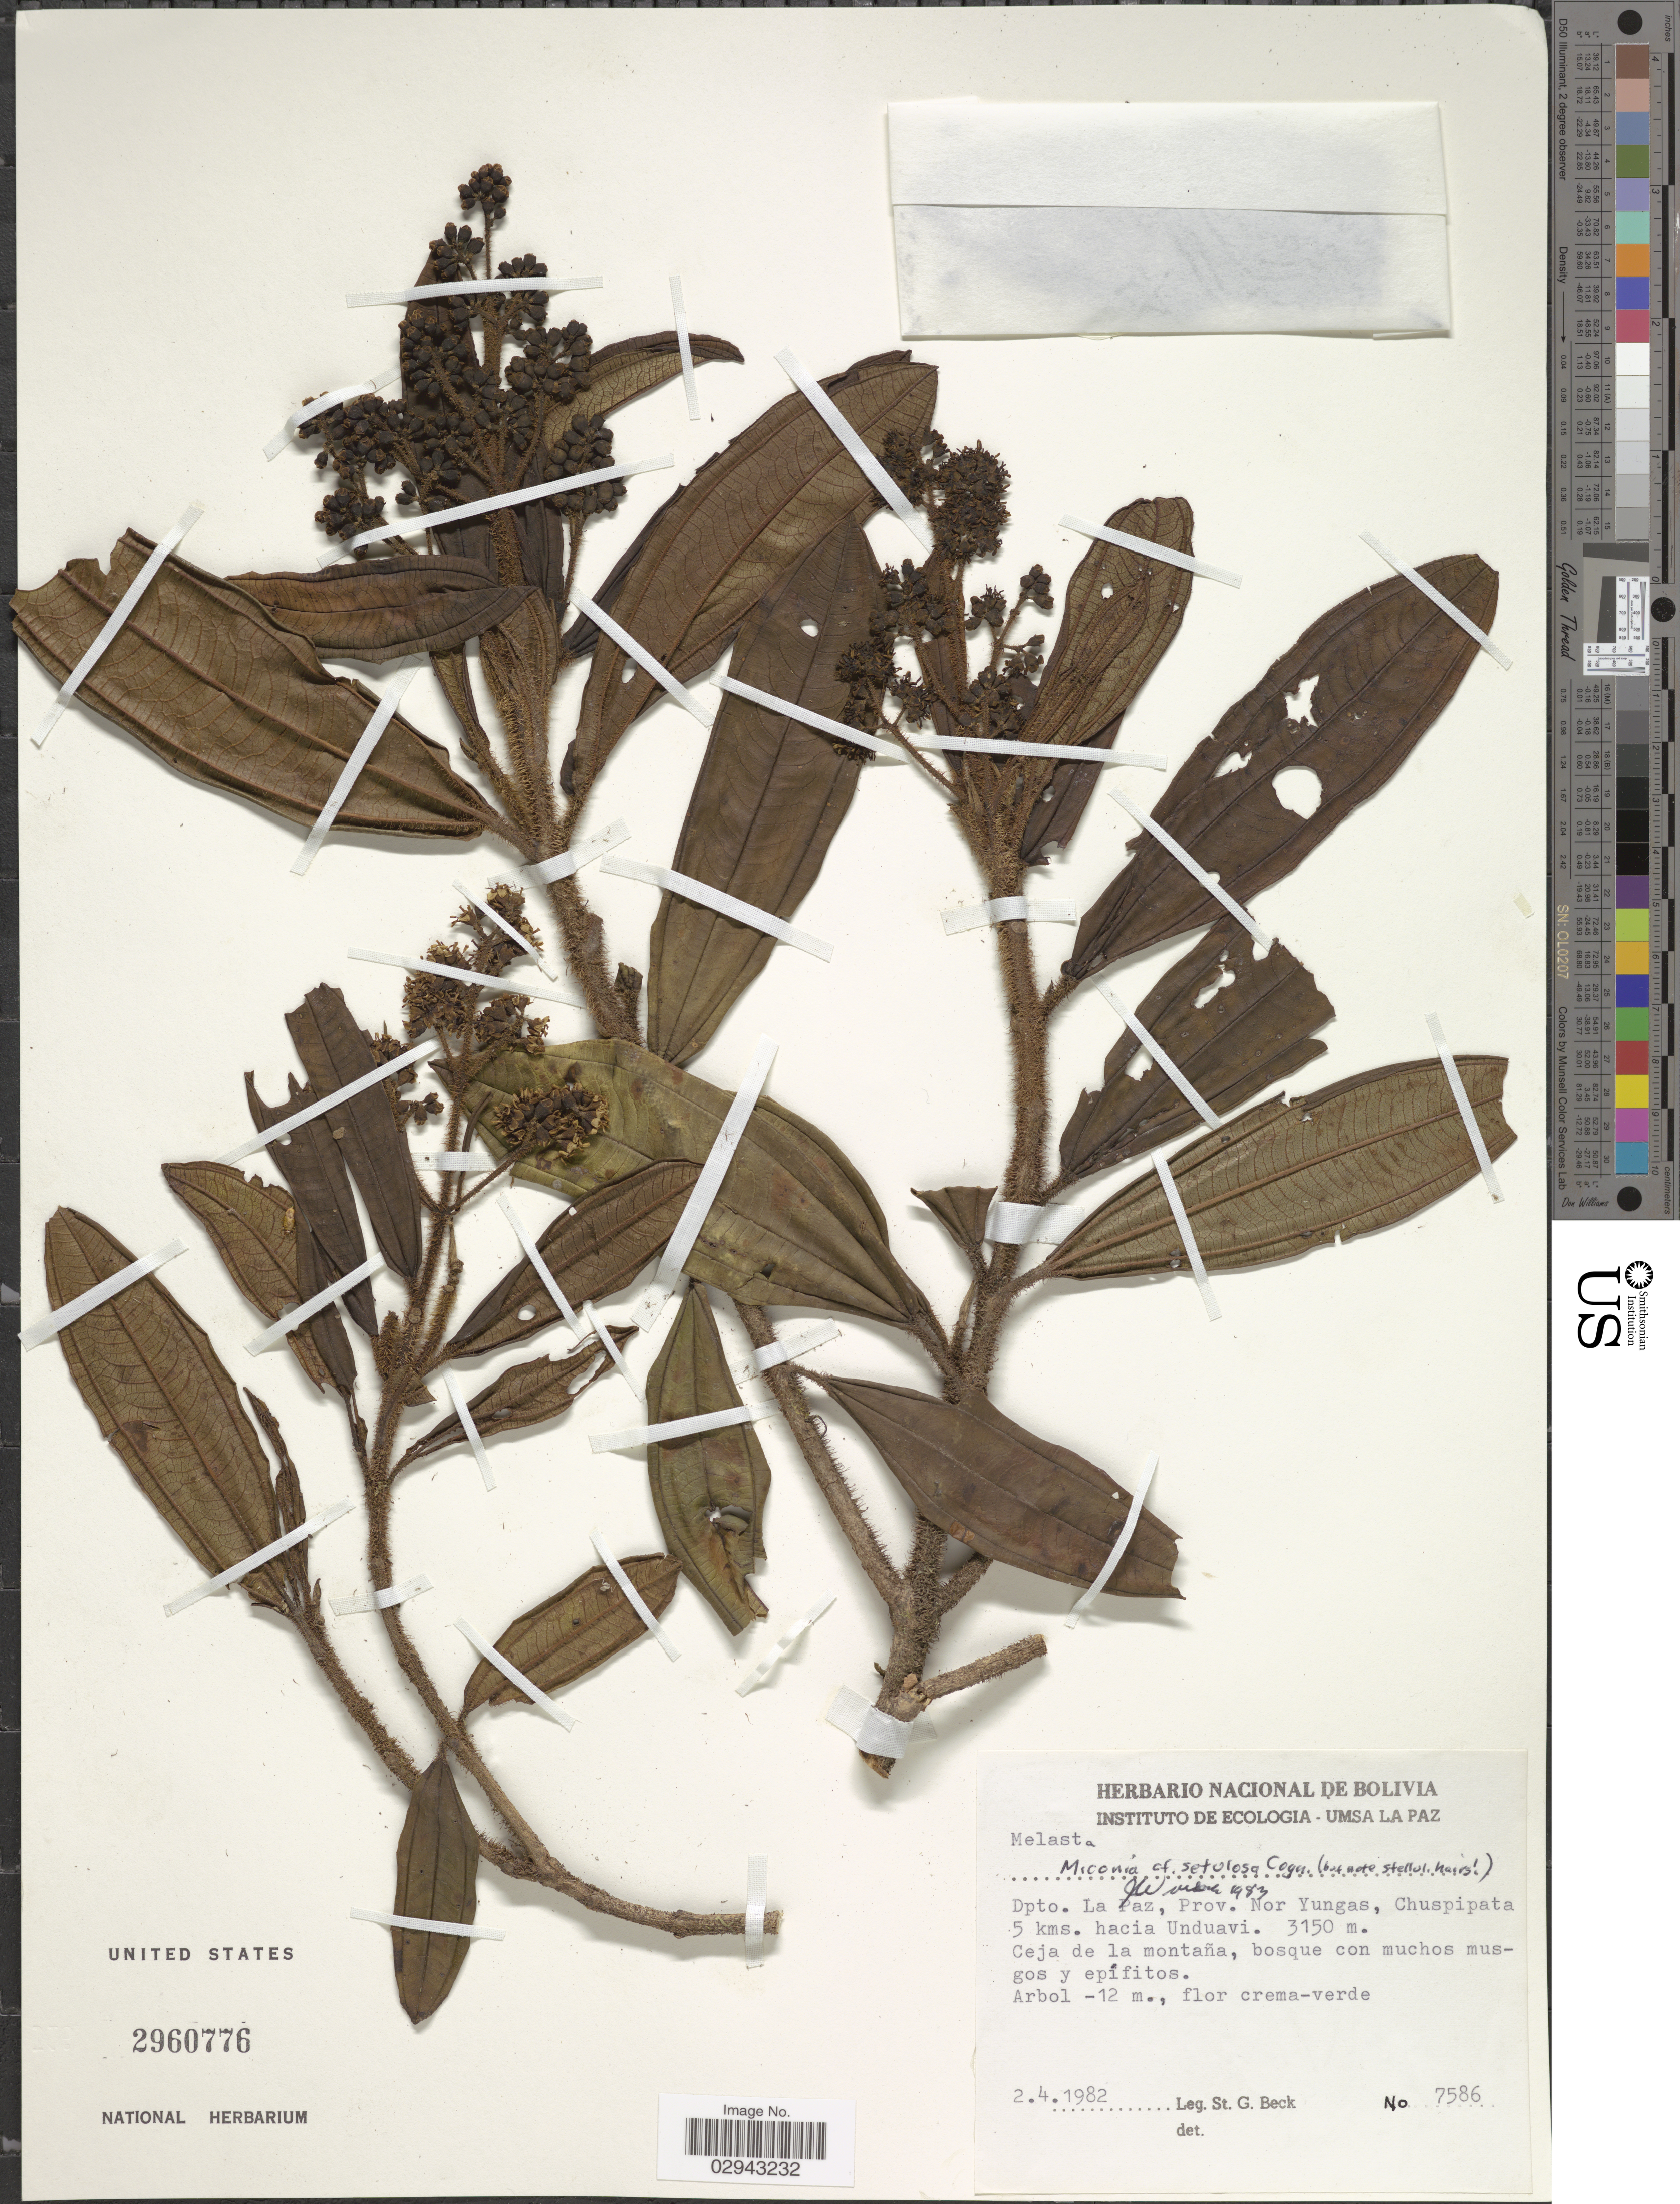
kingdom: Plantae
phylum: Tracheophyta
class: Magnoliopsida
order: Myrtales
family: Melastomataceae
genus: Miconia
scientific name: Miconia setulosa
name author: Cogn.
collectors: S. G. Beck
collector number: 7586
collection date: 1982-04-02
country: Bolivia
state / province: La Paz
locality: Dpto. La Paz, Prov. Nor Yungas, Chuspipata 5 kms. hacia Unduavi.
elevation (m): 3150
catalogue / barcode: US 2960776